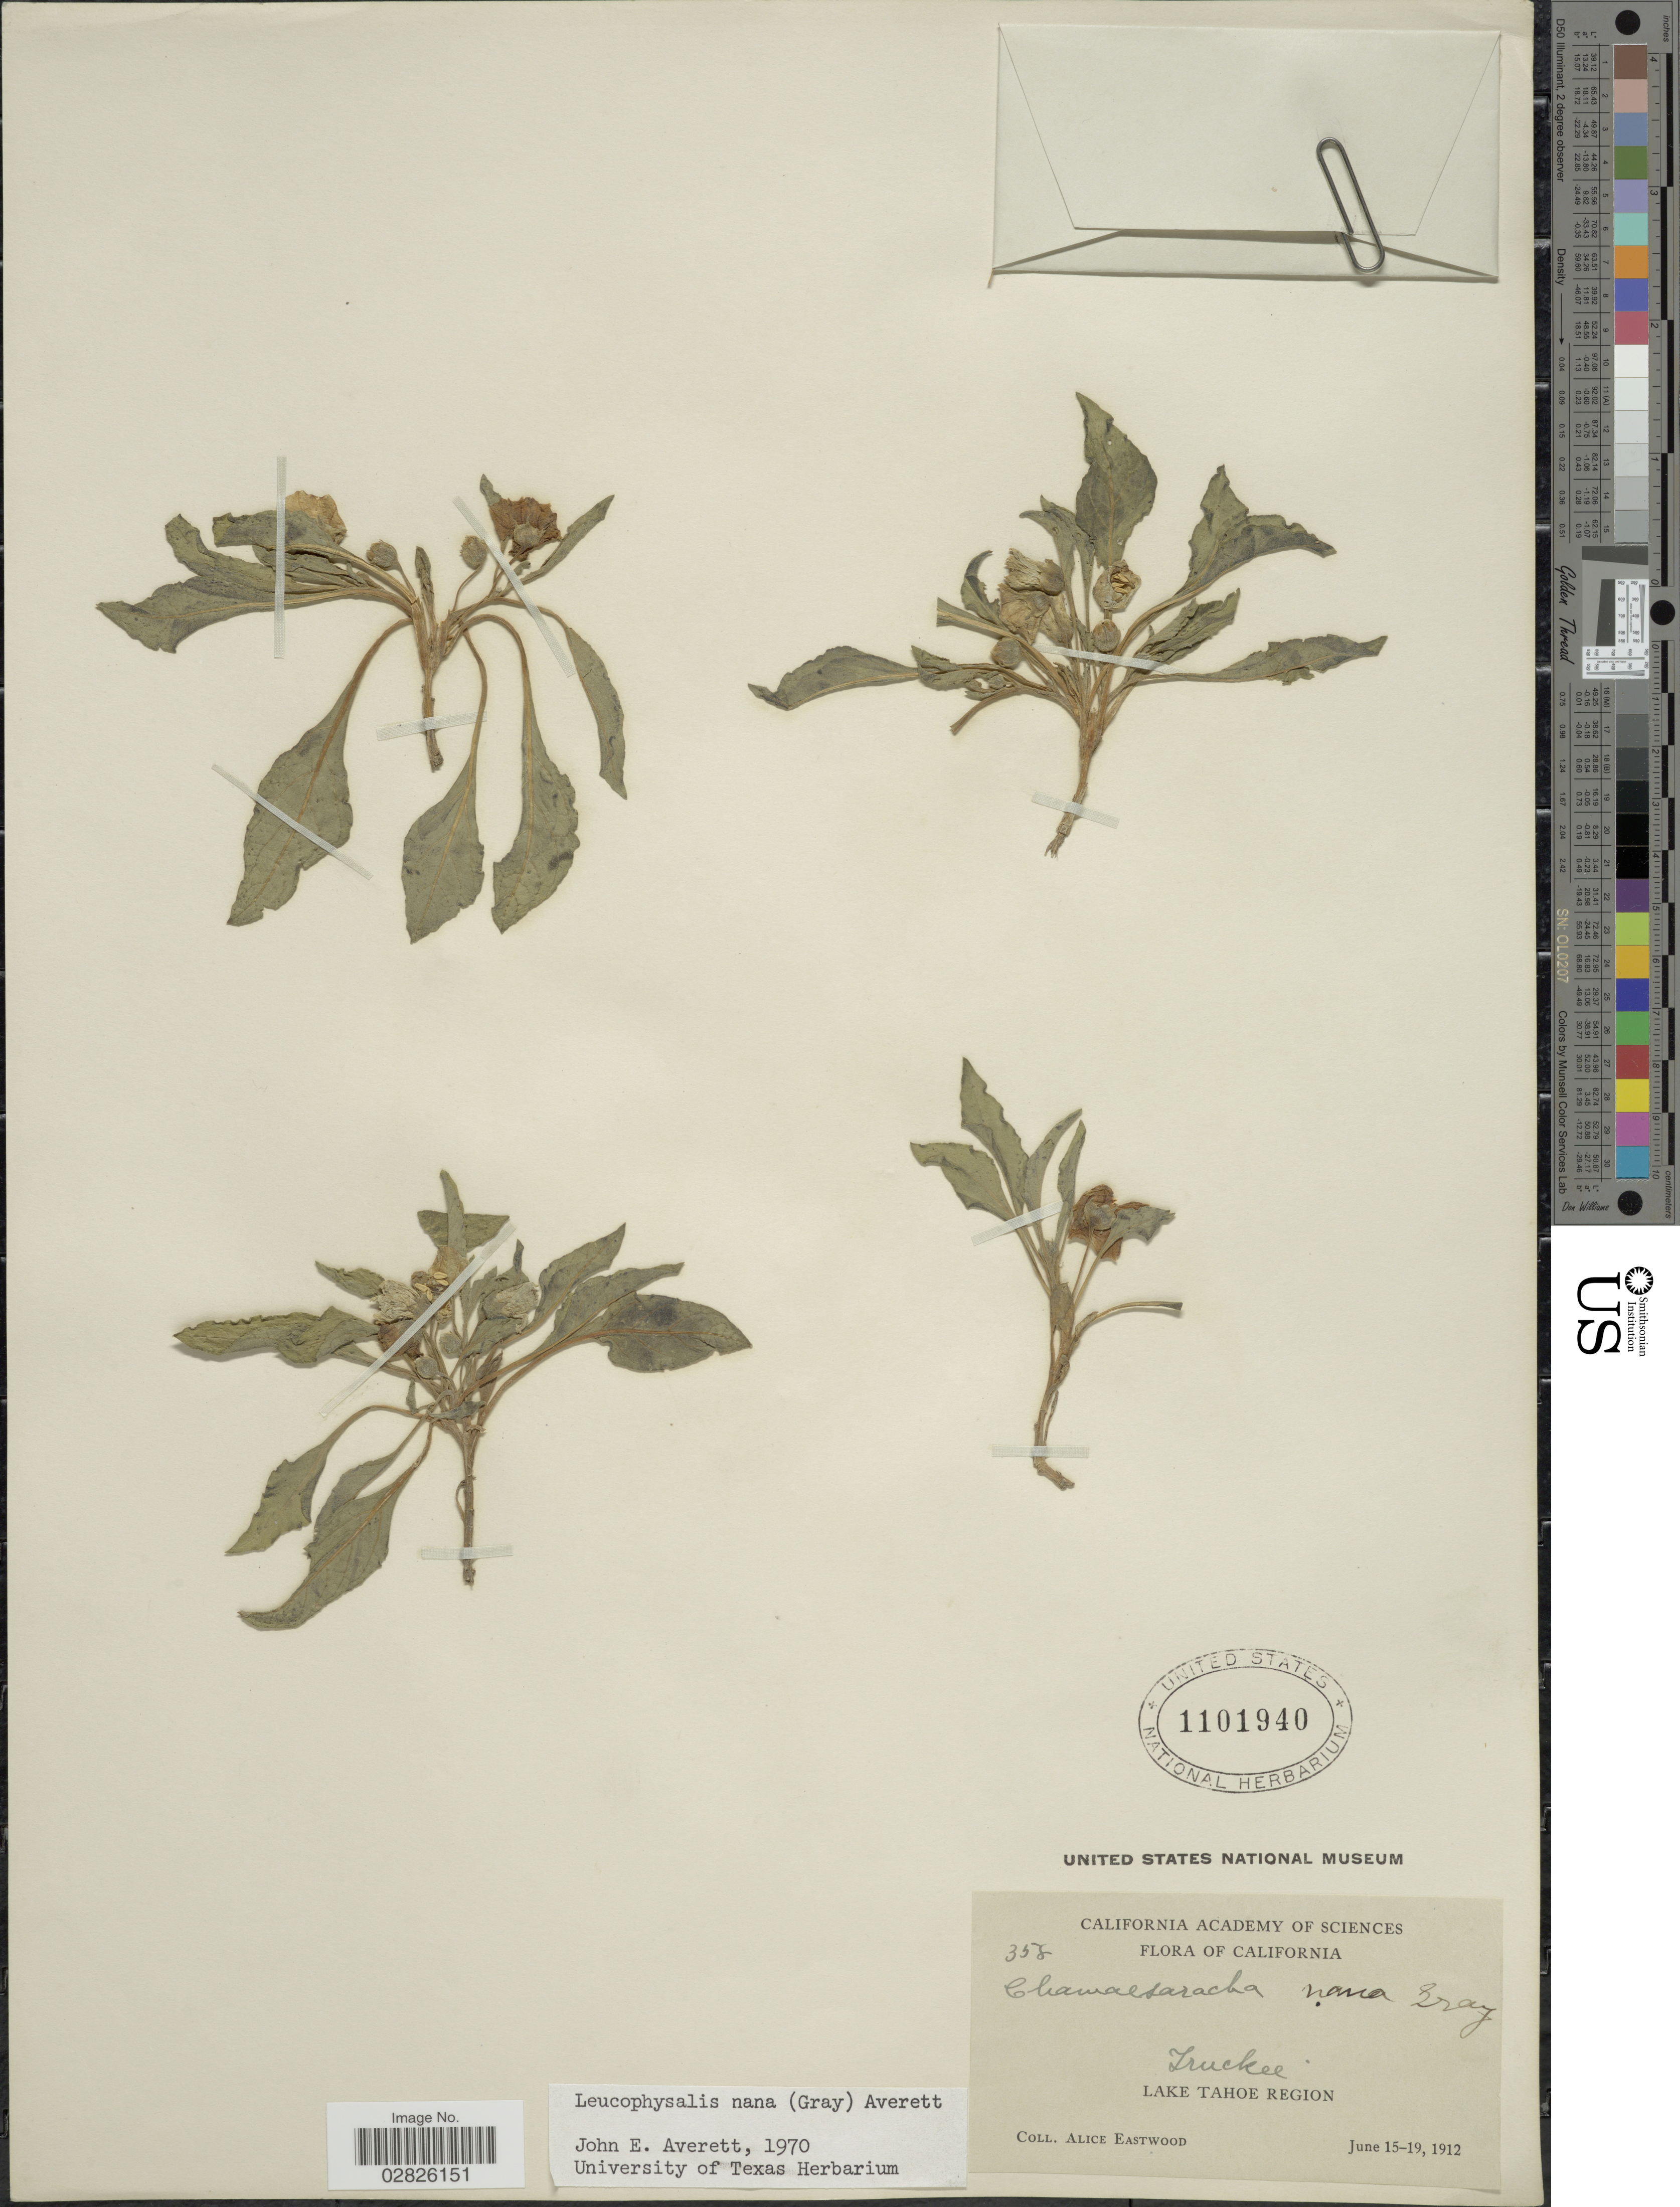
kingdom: Plantae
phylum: Tracheophyta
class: Magnoliopsida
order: Solanales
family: Solanaceae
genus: Leucophysalis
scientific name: Leucophysalis nana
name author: (A. Gray) Averett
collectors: A. Eastwood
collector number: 358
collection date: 1912-06-15/1912-06-19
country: United States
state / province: California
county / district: Nevada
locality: Truckee. Lake Tahoe Region.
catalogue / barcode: US 1101940